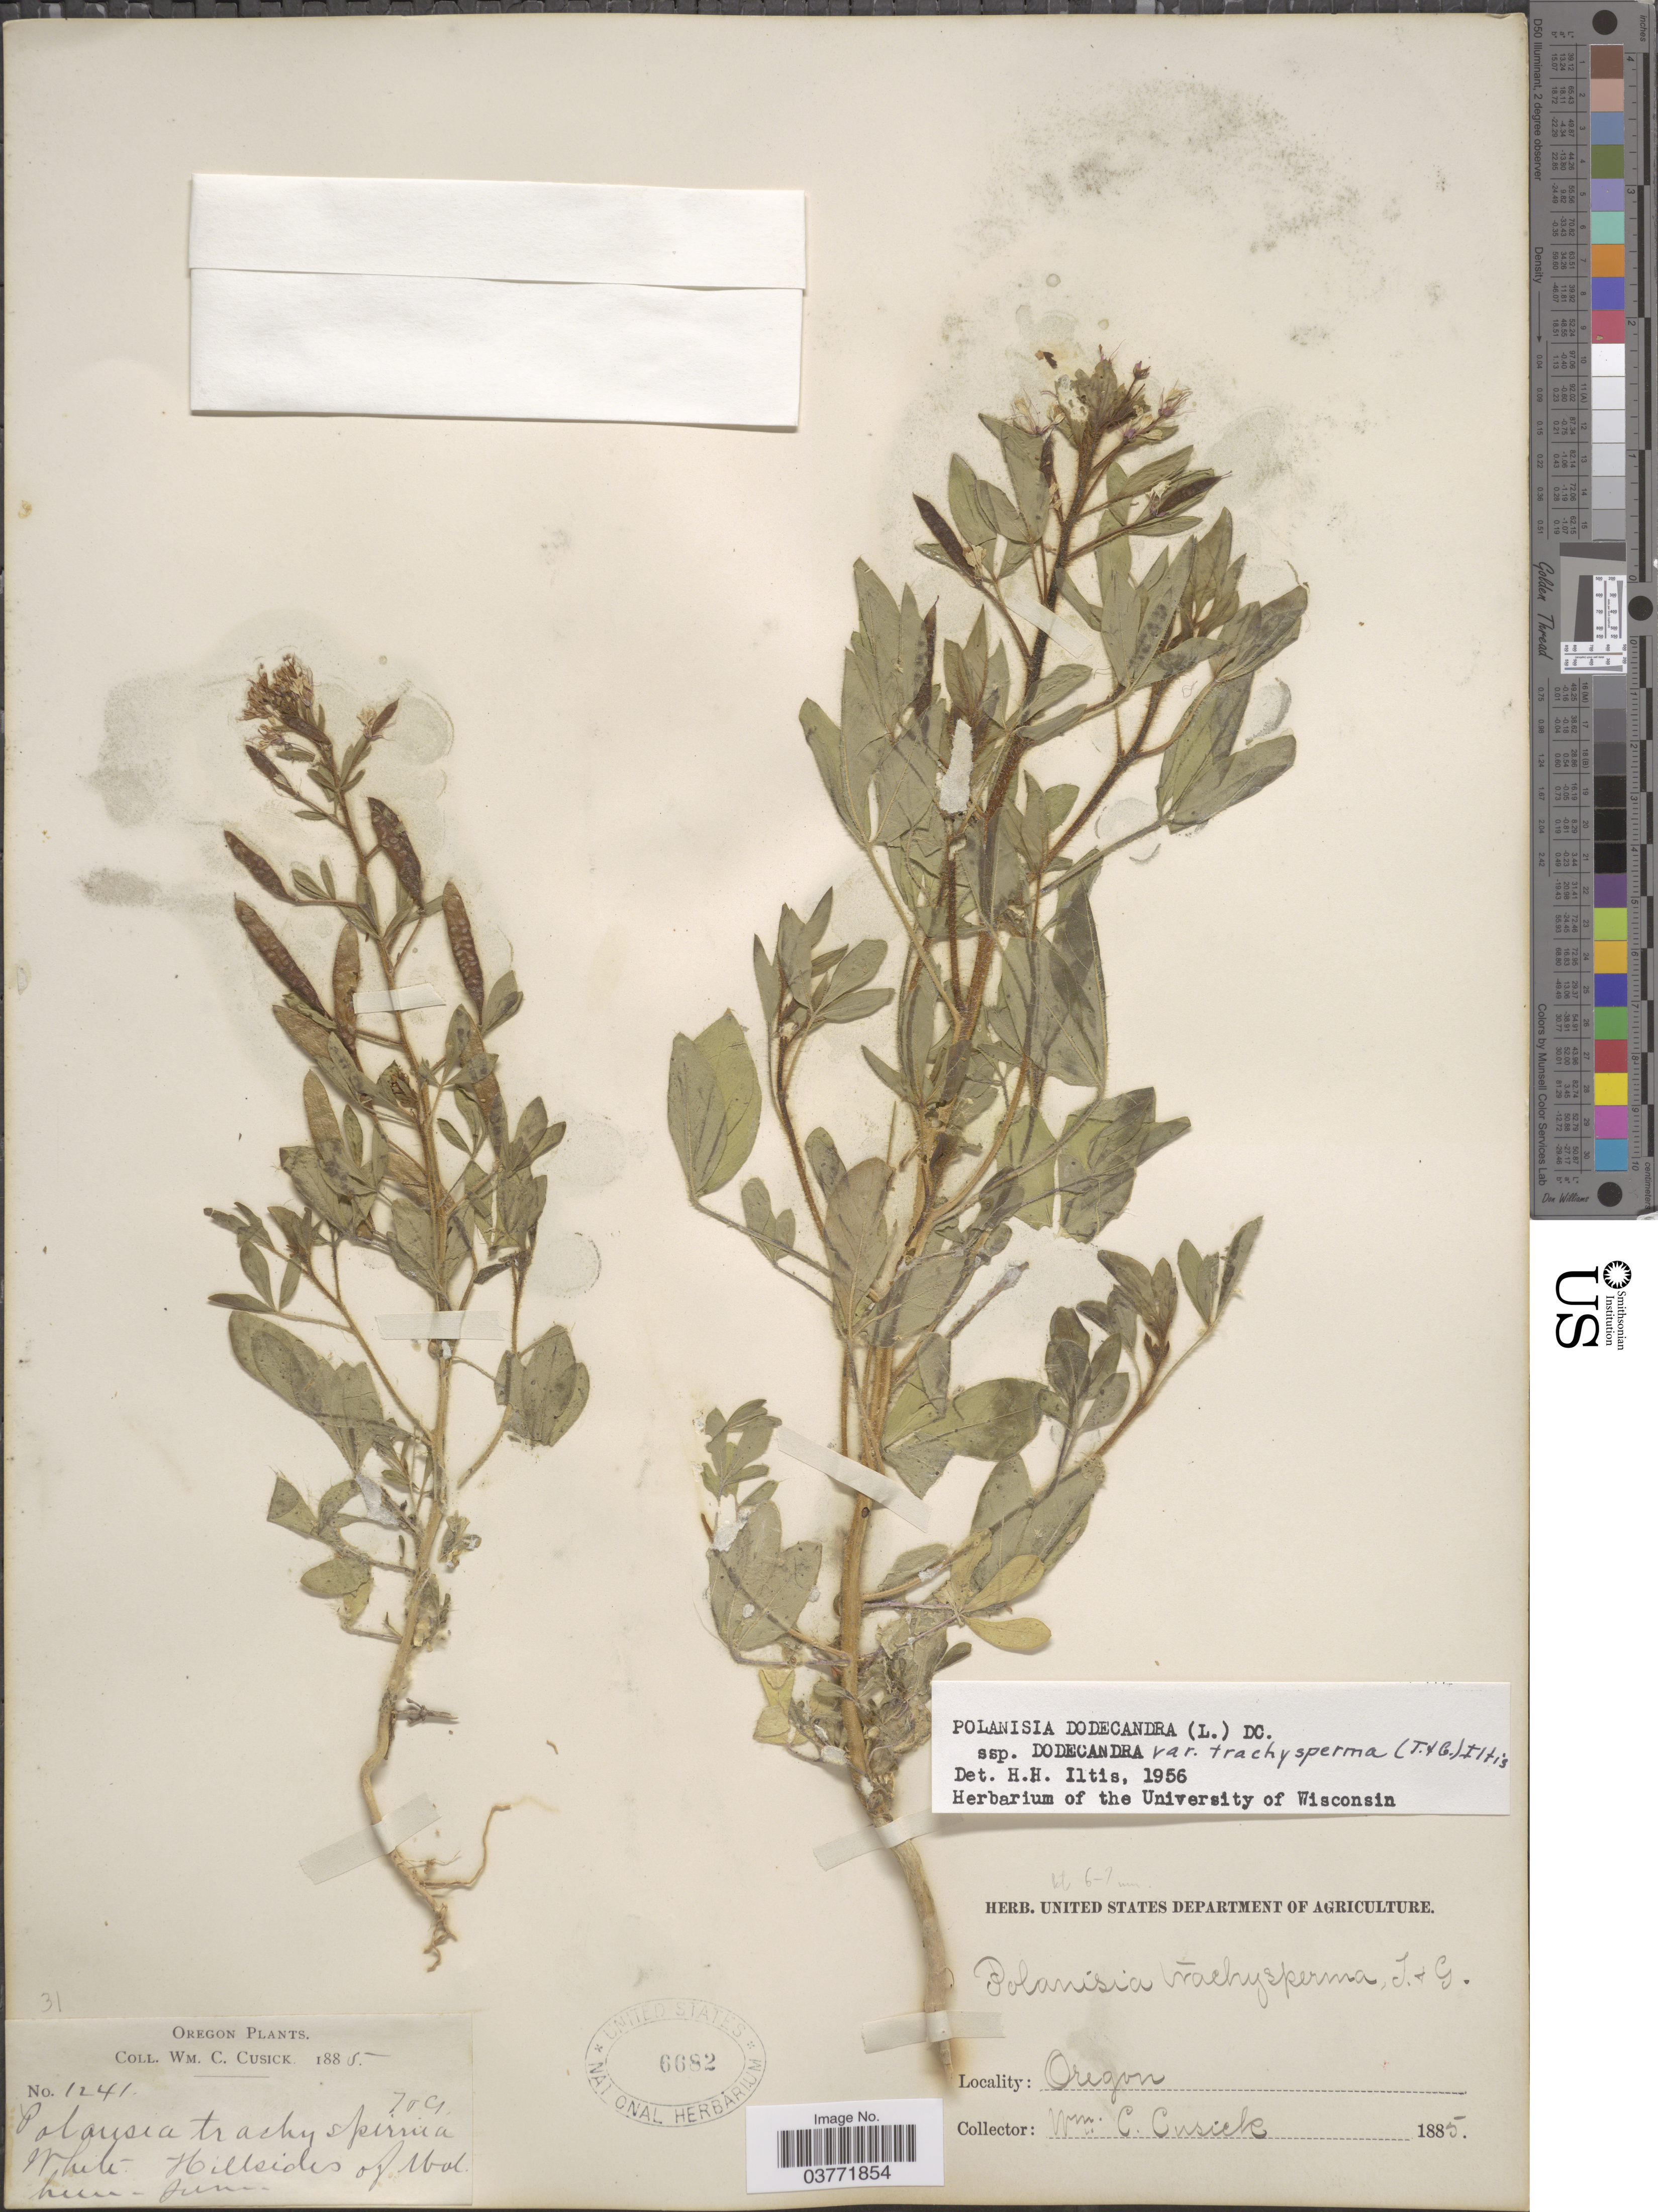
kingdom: Plantae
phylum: Tracheophyta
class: Magnoliopsida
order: Brassicales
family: Cleomaceae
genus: Polanisia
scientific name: Polanisia trachysperma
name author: Torr. & A. Gray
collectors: W. C. Cusick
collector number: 1241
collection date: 1885-06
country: United States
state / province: Oregon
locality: White Hillsides of Malheur.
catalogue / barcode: US 6682